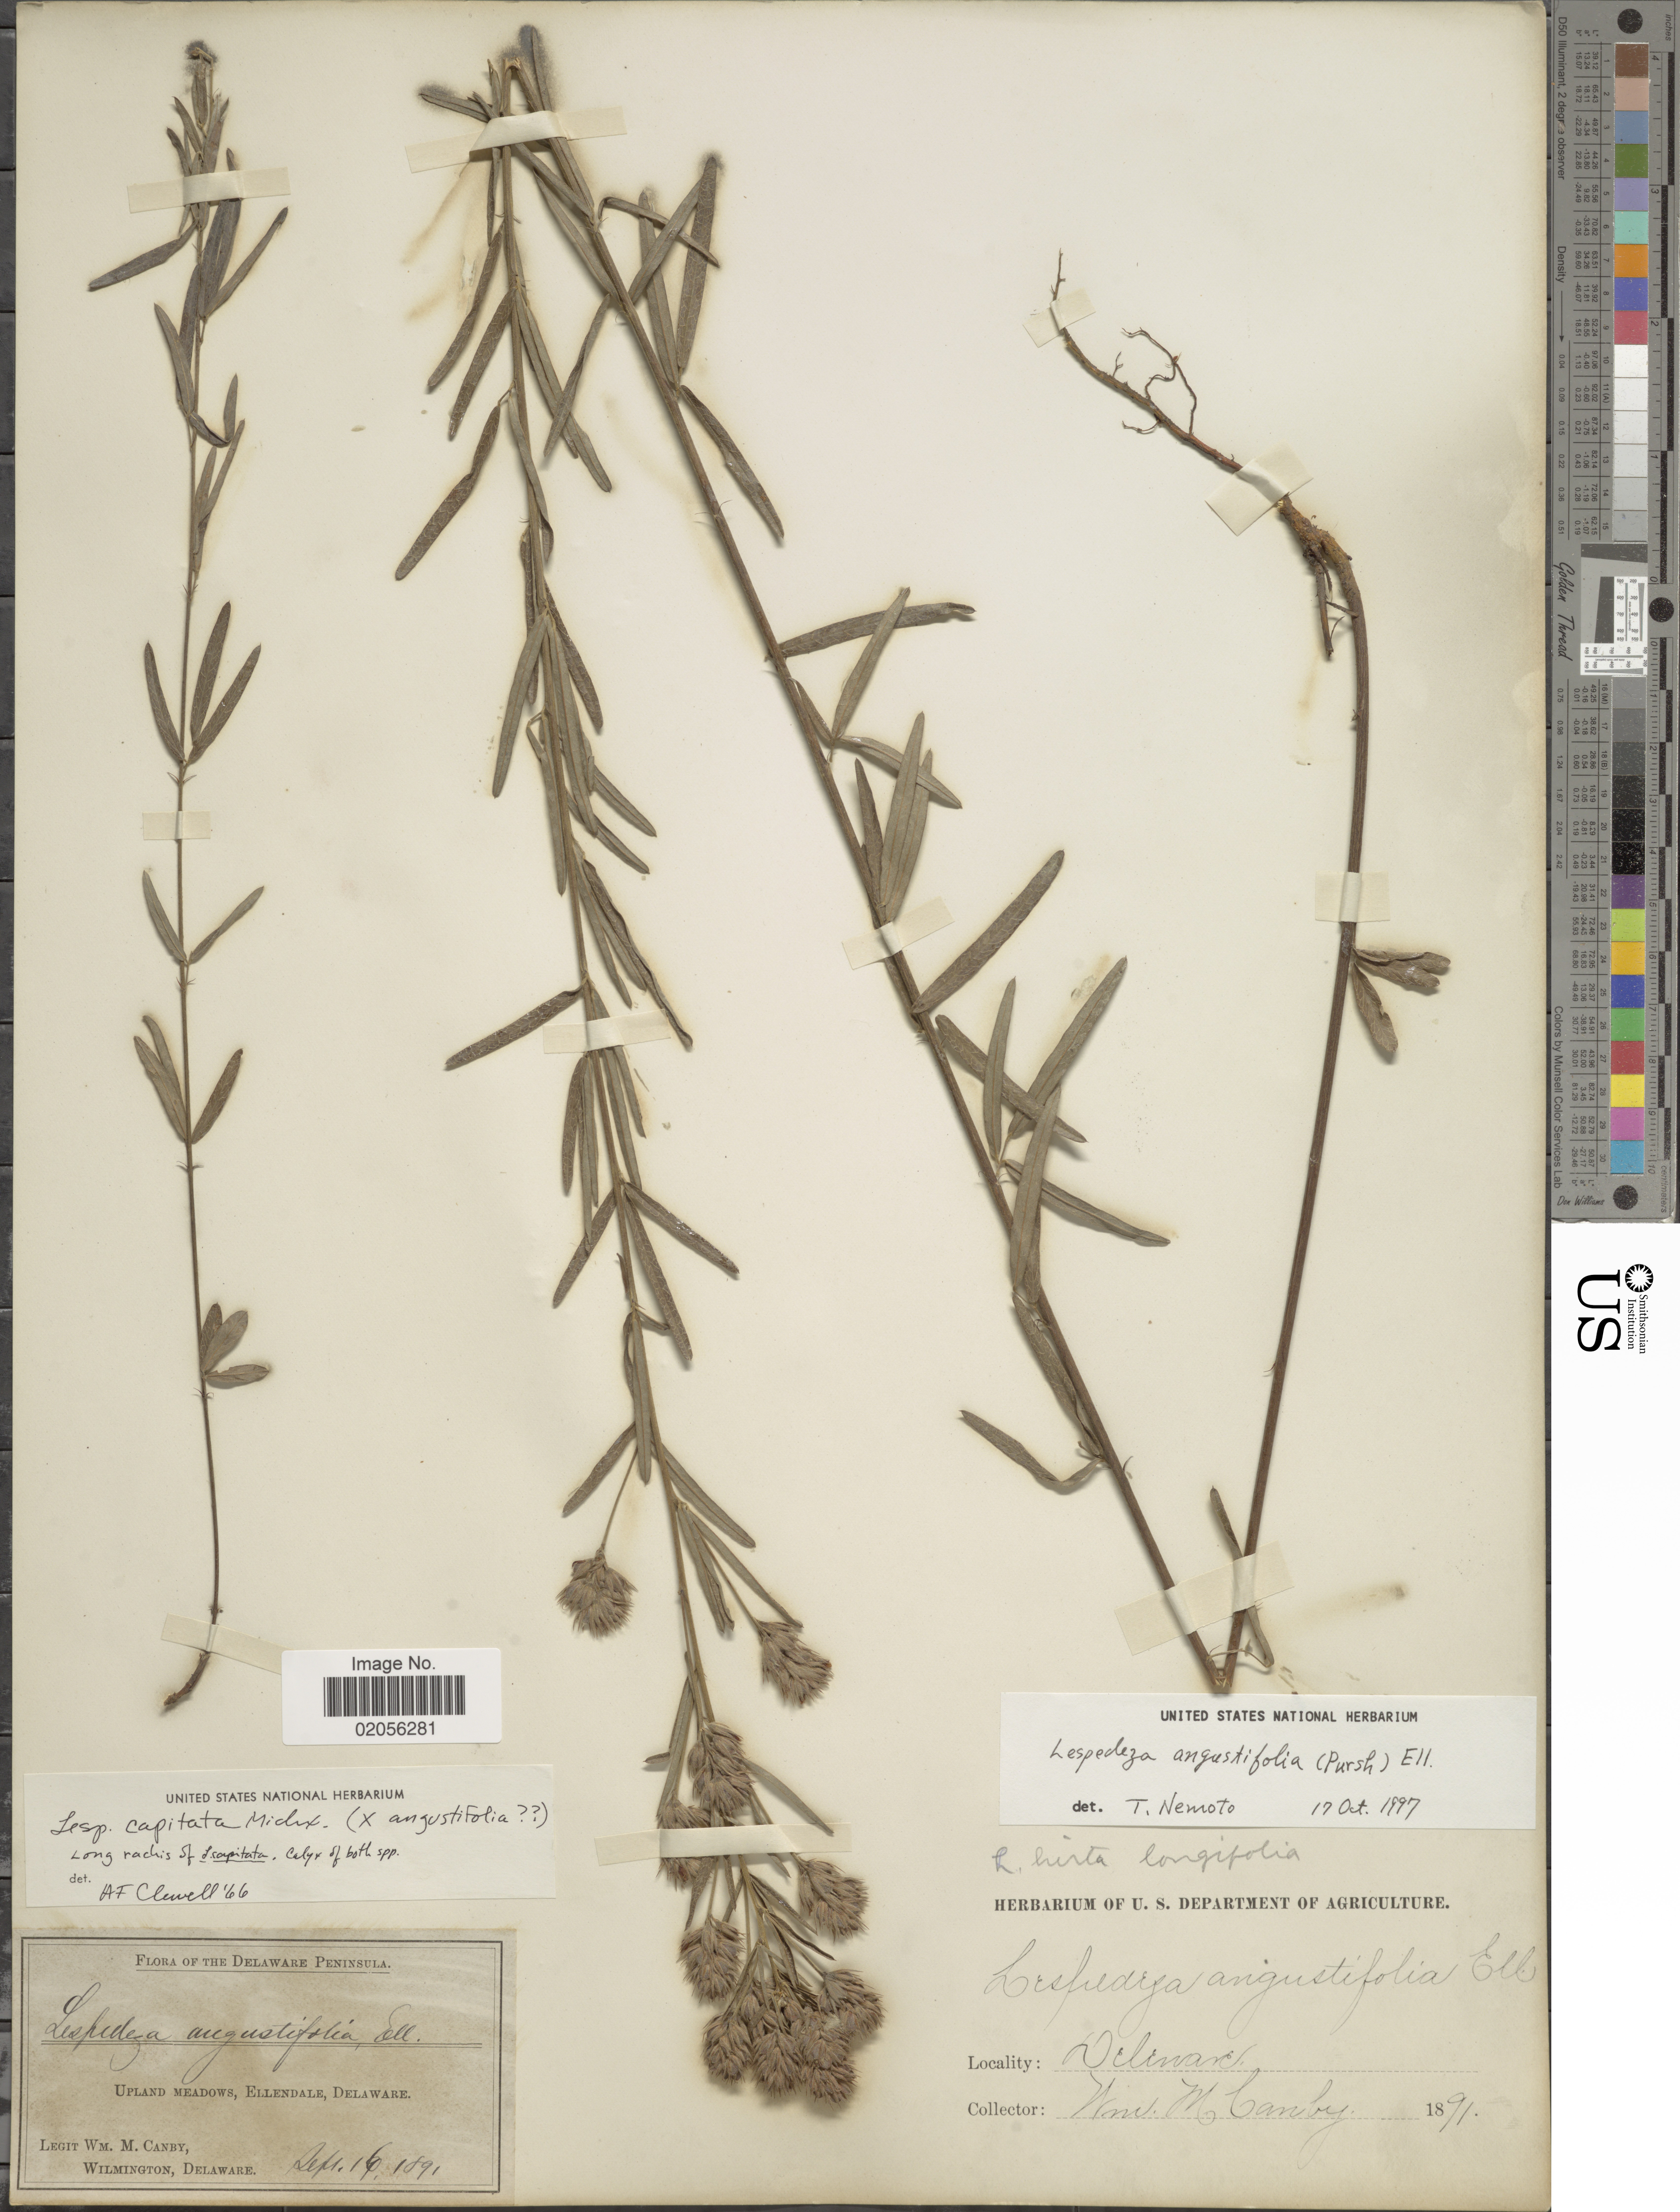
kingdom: Plantae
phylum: Tracheophyta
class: Magnoliopsida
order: Fabales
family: Fabaceae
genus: Lespedeza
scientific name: Lespedeza angustifolia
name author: (Pursh) Elliott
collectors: W. M. Canby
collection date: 1891-09-16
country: United States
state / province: Delaware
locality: Ellendale